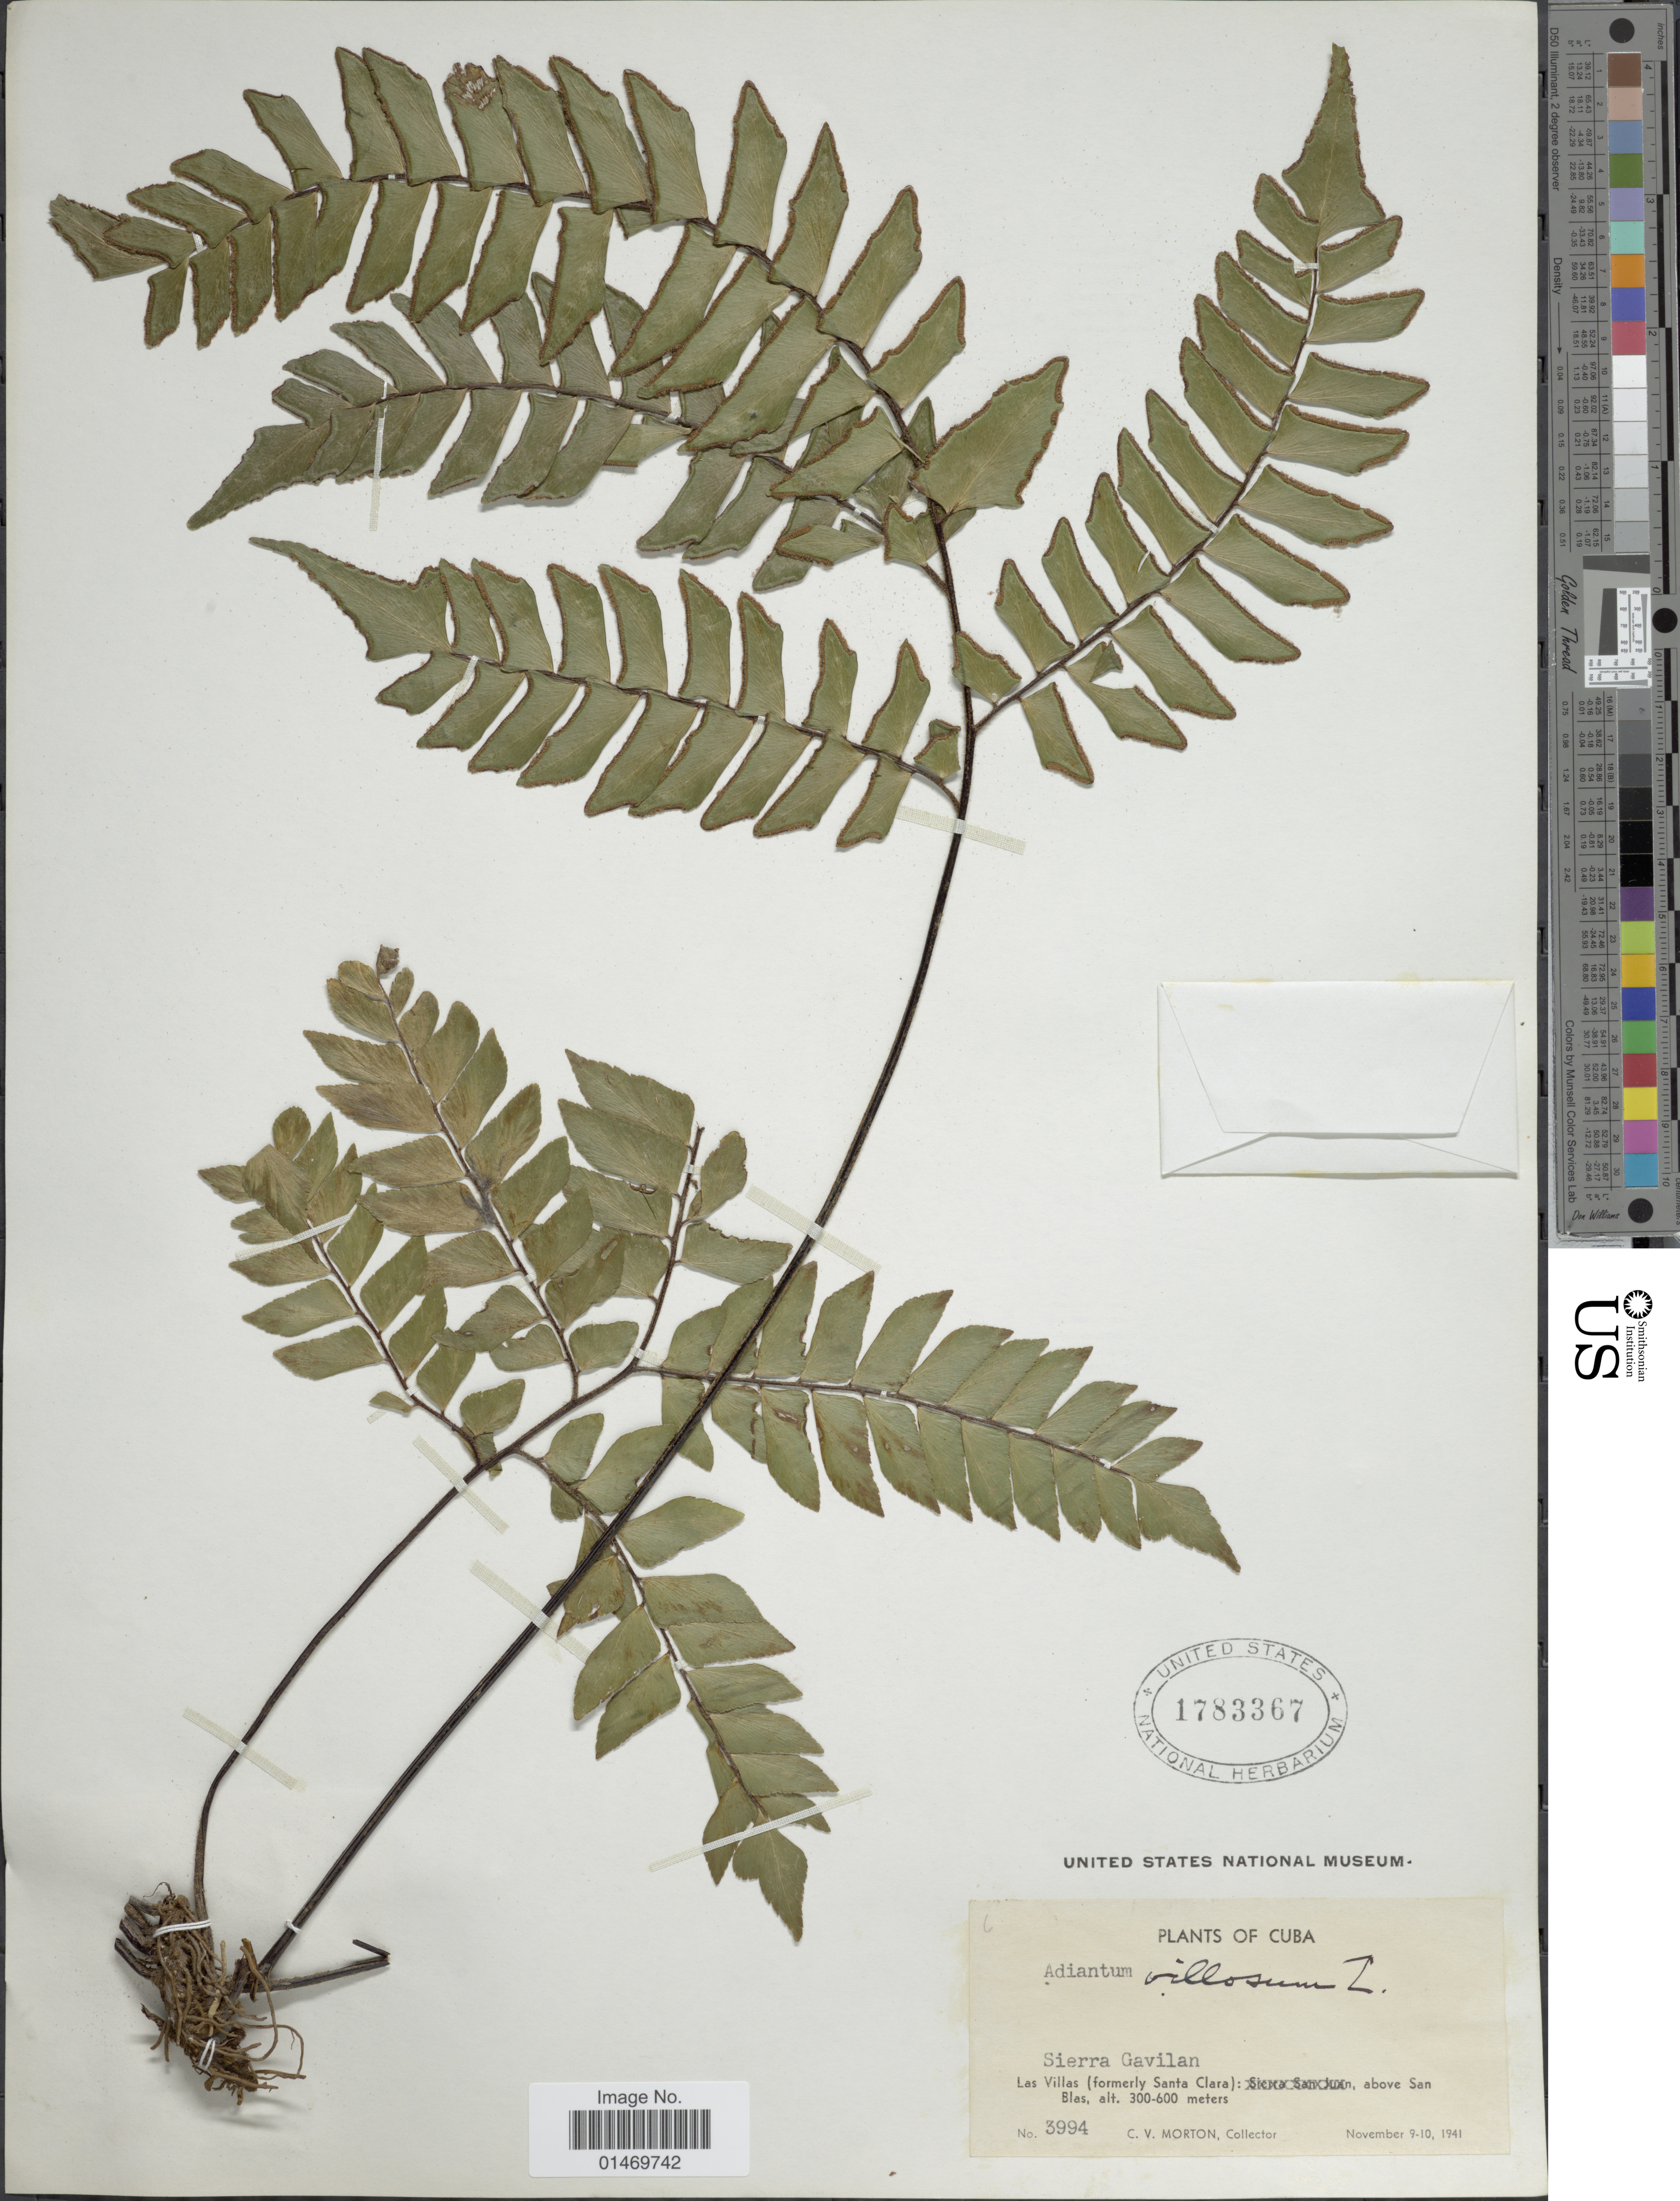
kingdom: Plantae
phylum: Tracheophyta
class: Polypodiopsida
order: Polypodiales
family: Pteridaceae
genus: Adiantum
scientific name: Adiantum villosum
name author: L.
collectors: C. V. Morton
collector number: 3994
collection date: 1941-11-09/1941-11-10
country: Cuba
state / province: Las Villas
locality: Cuba, Sierra Gavilan, Las Villas (formerly Santa Clara), above San Blas.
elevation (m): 300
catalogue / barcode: US 1783367